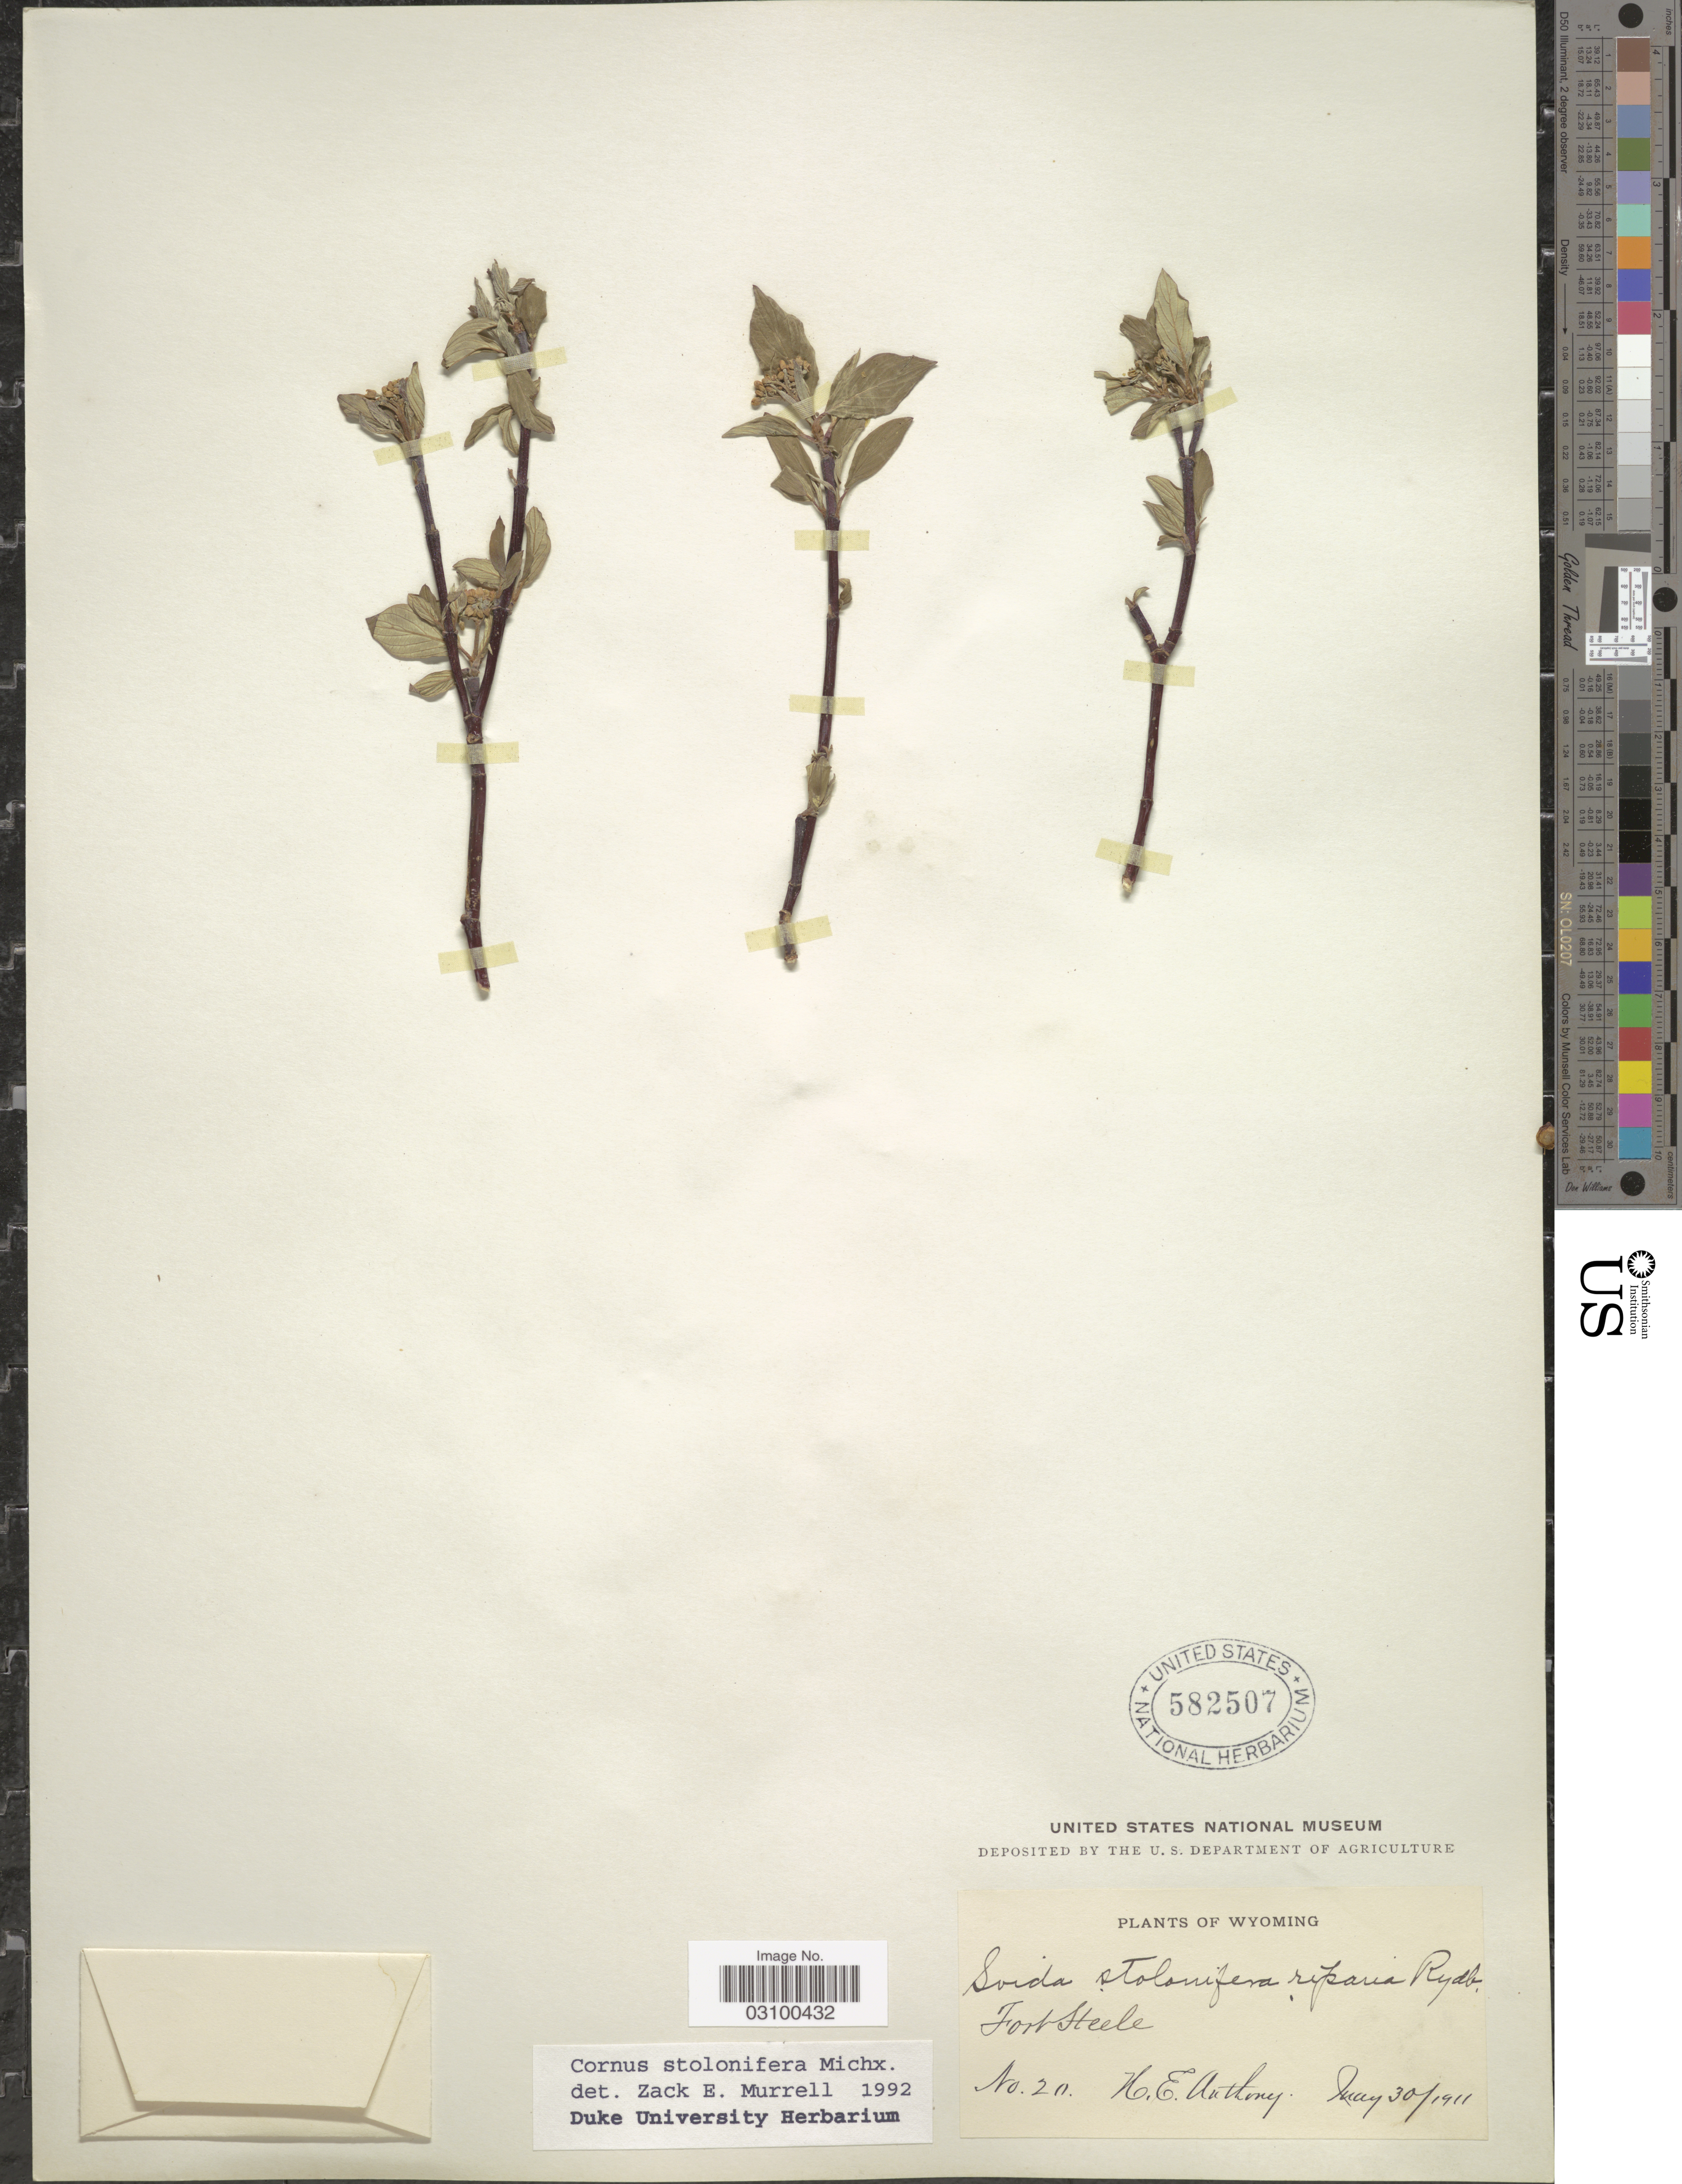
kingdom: Plantae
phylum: Tracheophyta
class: Magnoliopsida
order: Cornales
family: Cornaceae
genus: Cornus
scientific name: Cornus sericea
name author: L.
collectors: H. E. Anthony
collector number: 20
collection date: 1911-05-30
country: United States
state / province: Wyoming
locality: Fort Steele.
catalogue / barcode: US 582507